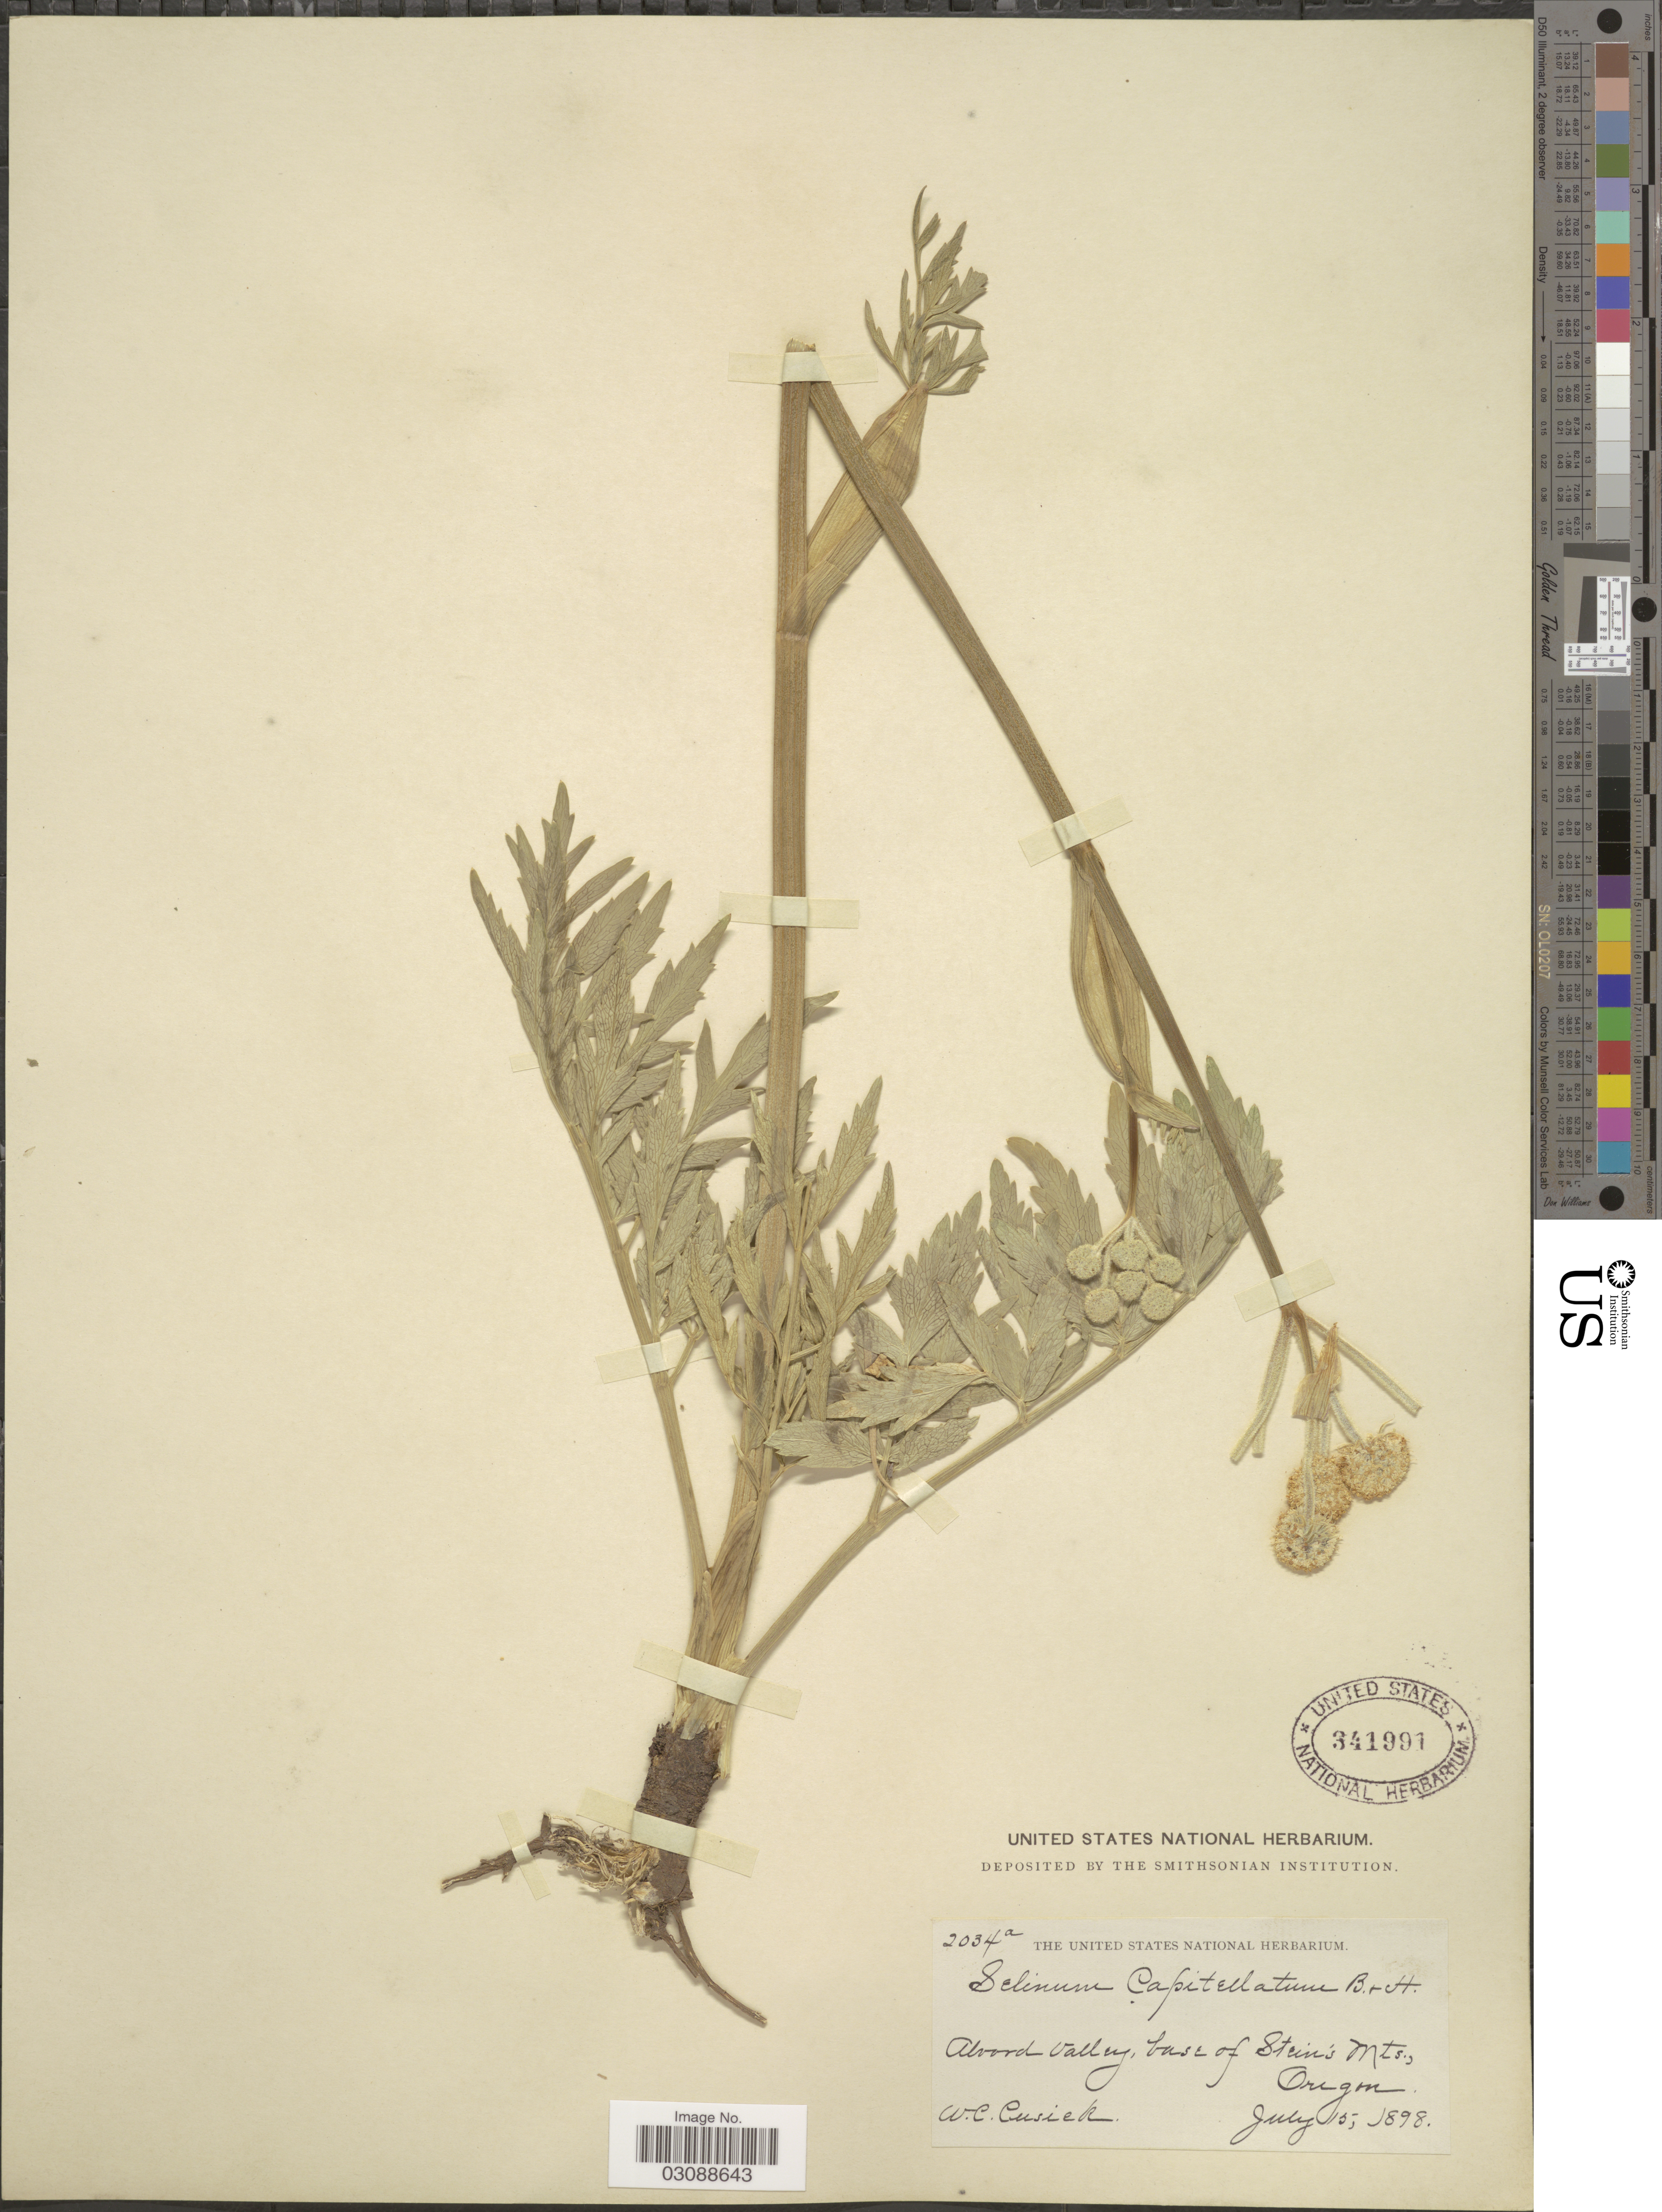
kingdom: Plantae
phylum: Tracheophyta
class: Magnoliopsida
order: Apiales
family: Apiaceae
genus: Sphenosciadium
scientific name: Sphenosciadium capitellatum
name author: A. Gray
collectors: W. C. Cusick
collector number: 2034a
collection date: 1898-07-15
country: United States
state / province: Oregon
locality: Alvord Valley, base of Stein's Mts.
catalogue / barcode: US 341991